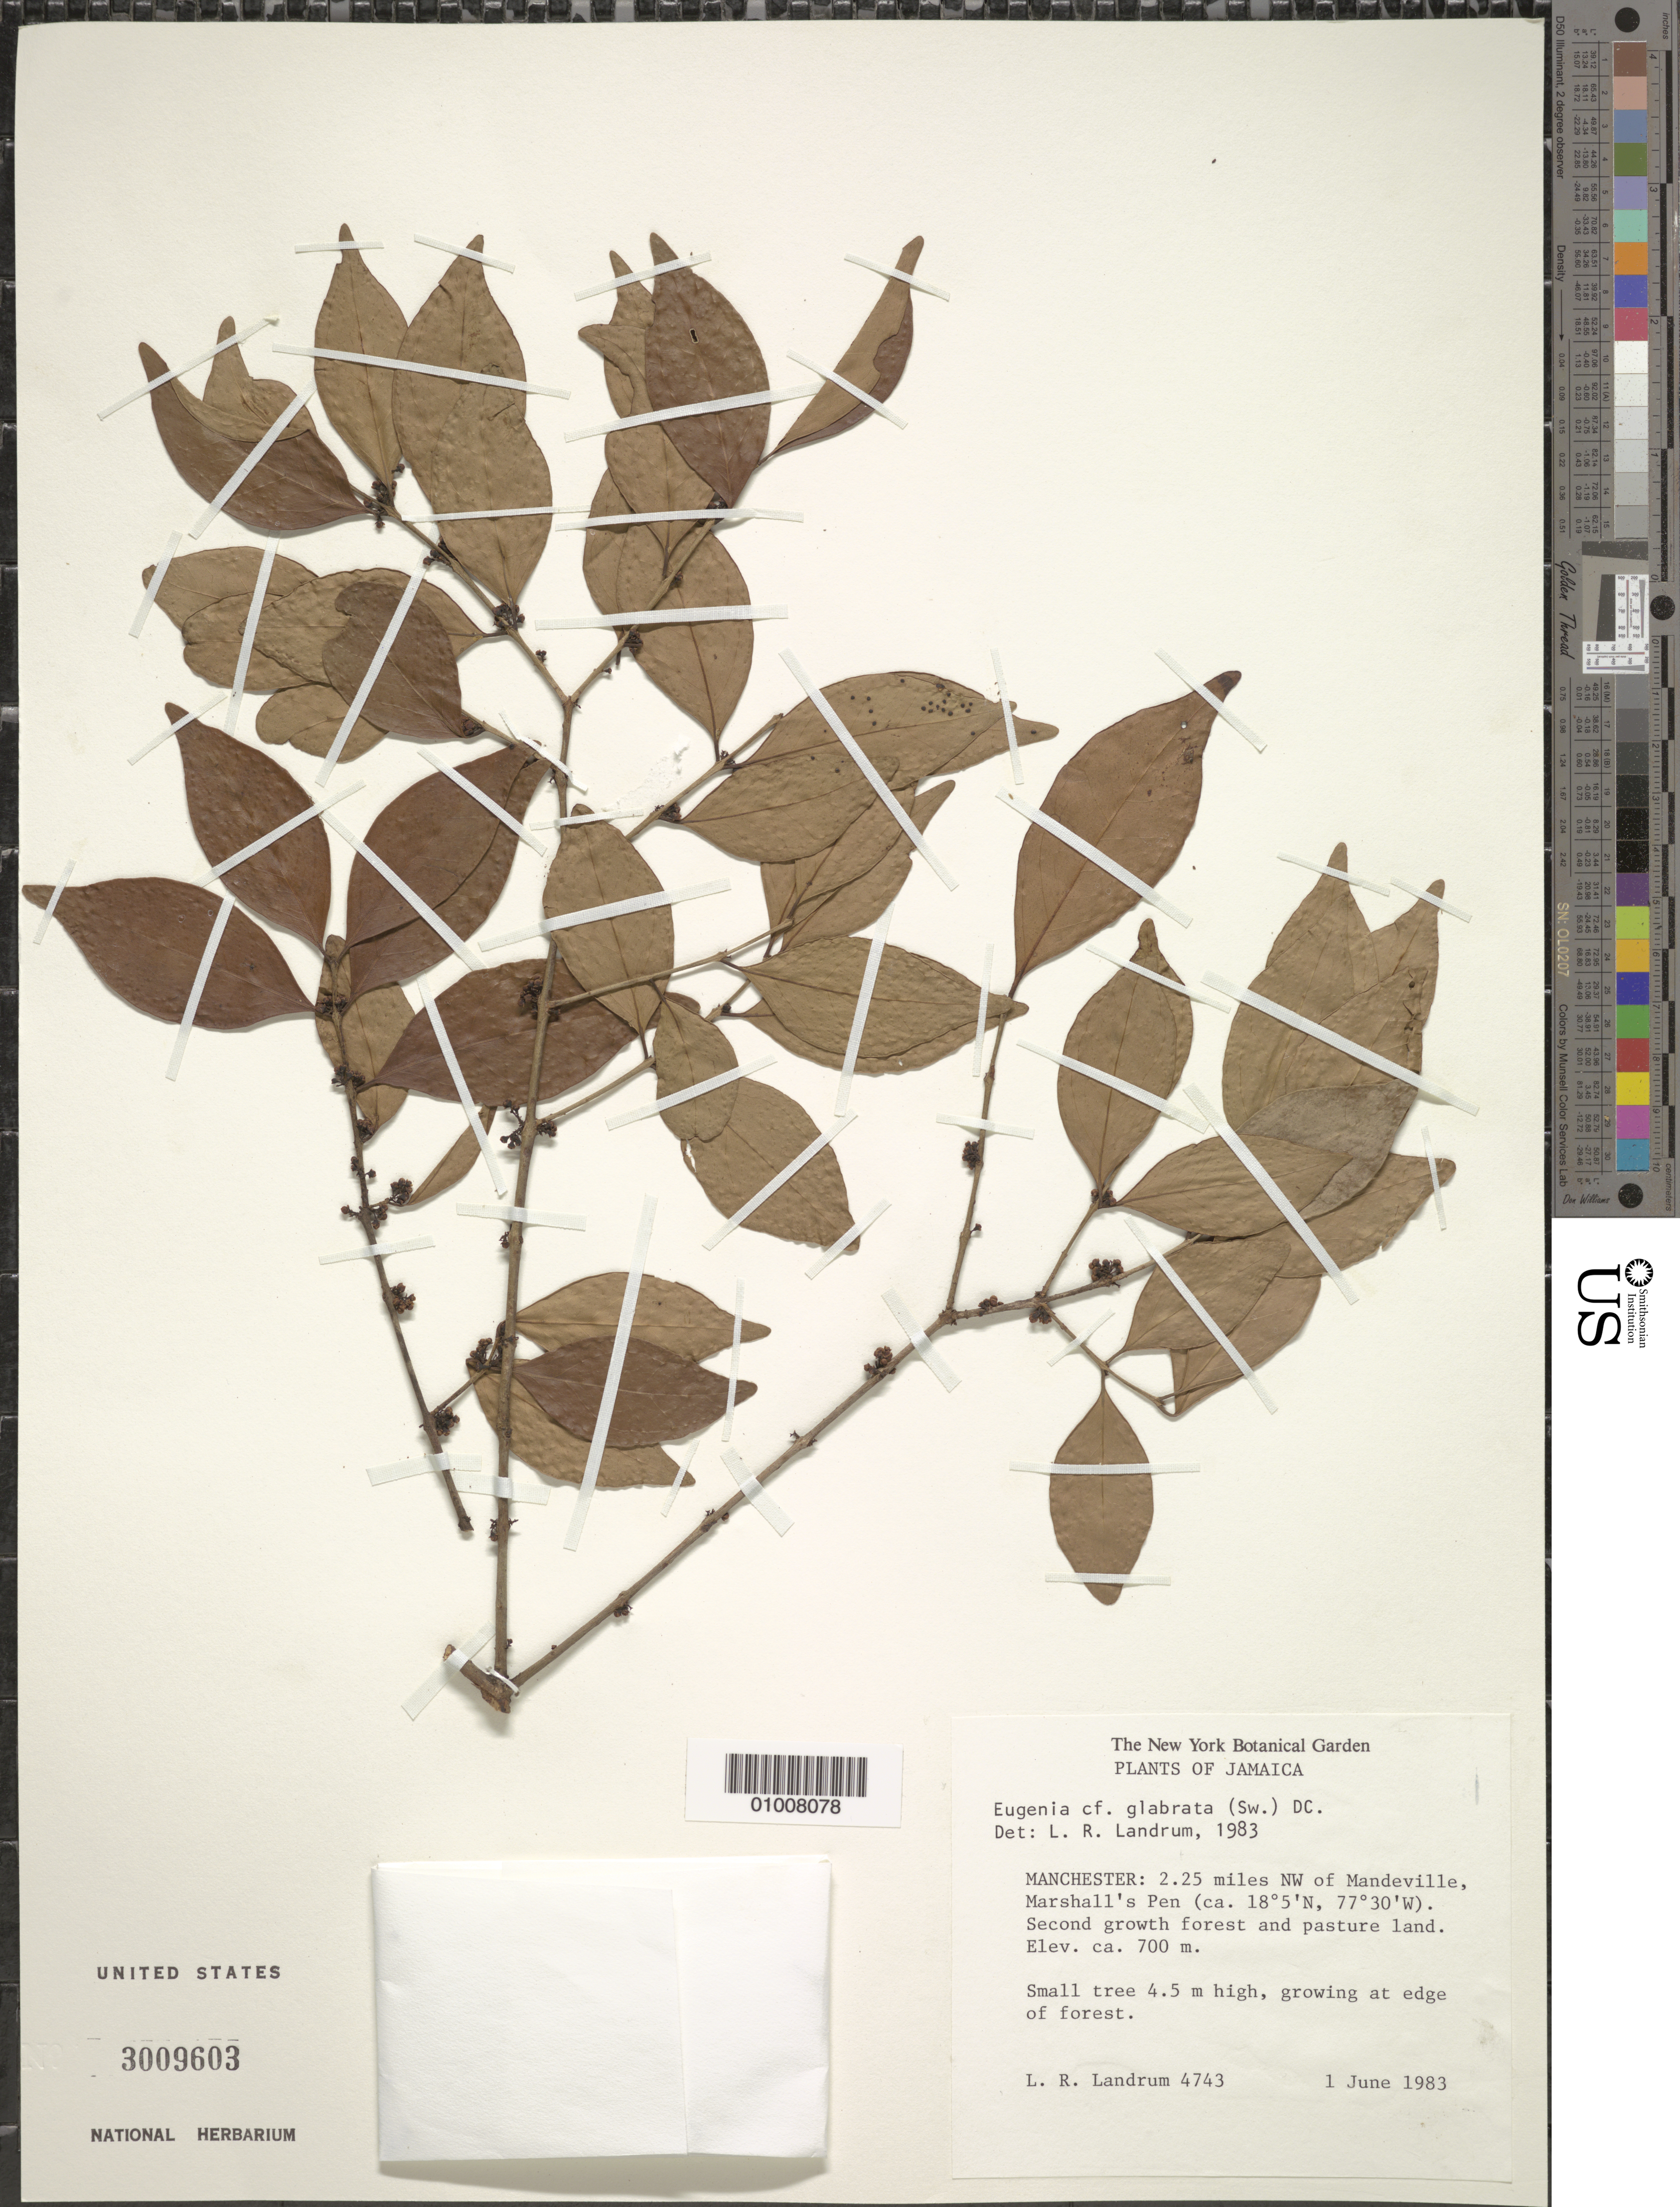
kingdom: Plantae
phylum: Tracheophyta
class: Magnoliopsida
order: Myrtales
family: Myrtaceae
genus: Eugenia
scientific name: Eugenia glabrata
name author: (Sw.) DC.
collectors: L. R. Landrum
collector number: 4743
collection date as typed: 01 Jun 1983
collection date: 1983-06-01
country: Jamaica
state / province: Manchester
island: Jamaica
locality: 2.25 miles northwest of Mandeville, Marshall's Pen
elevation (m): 700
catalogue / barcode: US 3009603